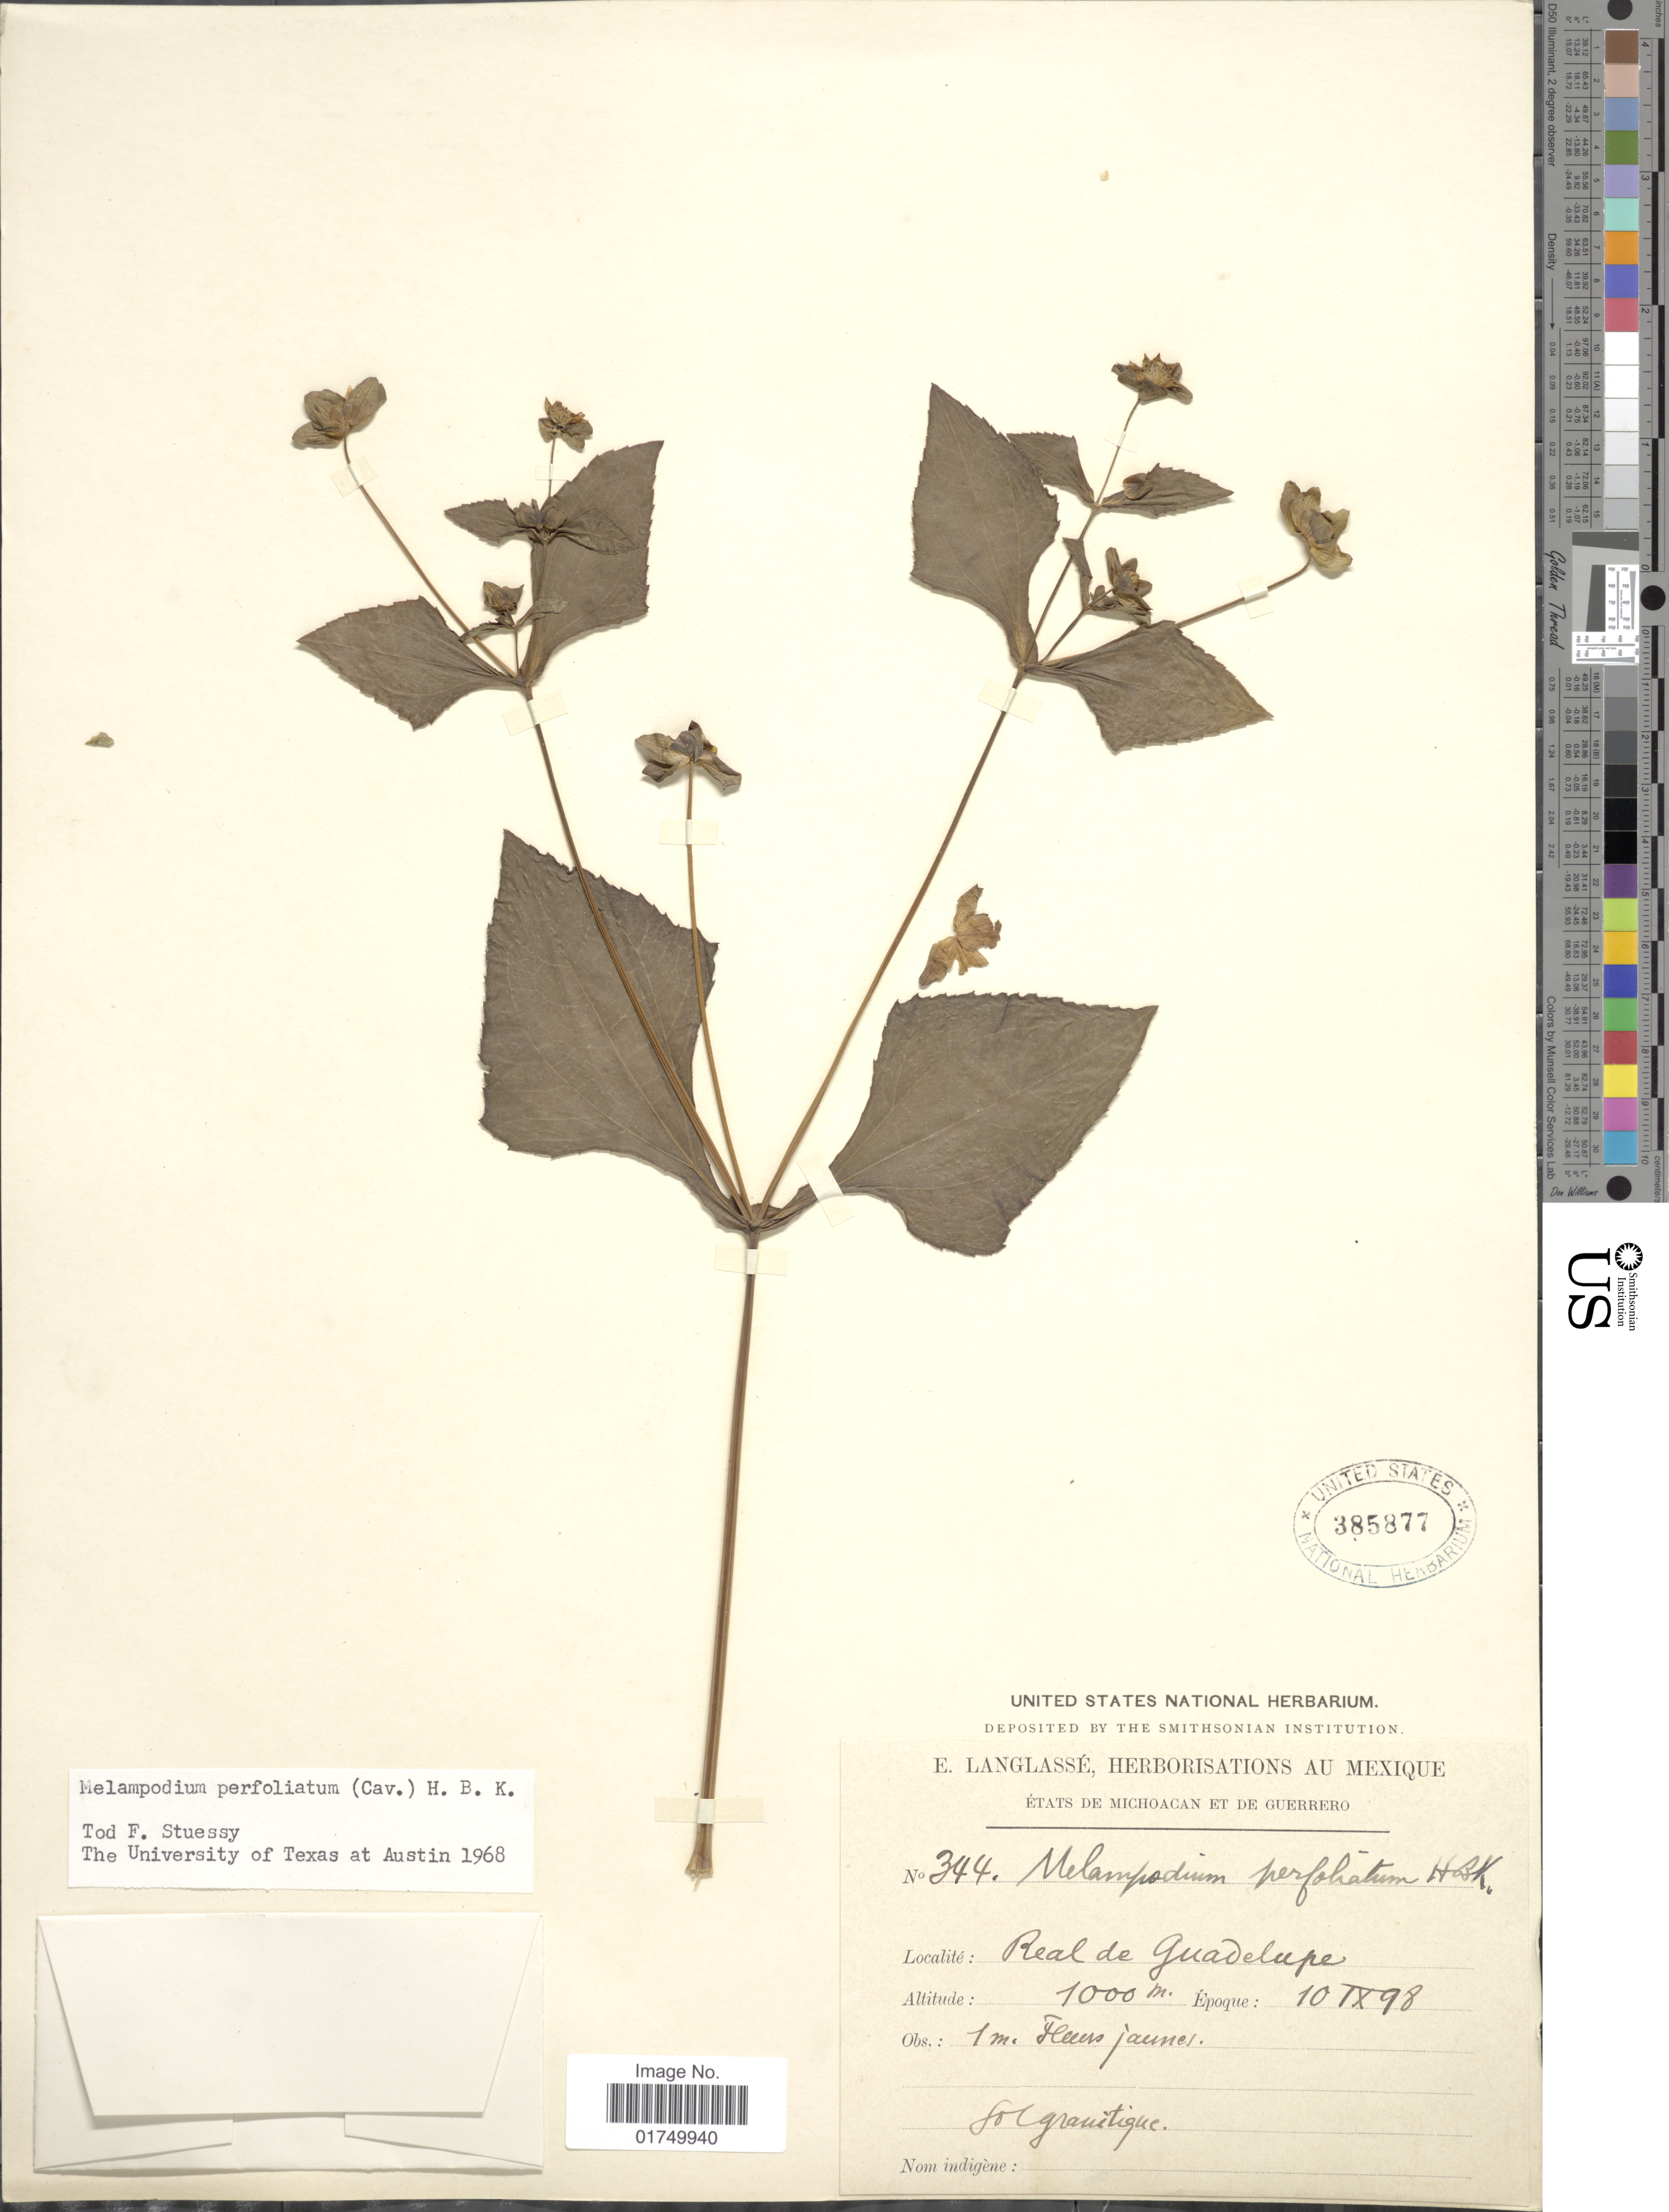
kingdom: Plantae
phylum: Tracheophyta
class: Magnoliopsida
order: Asterales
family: Asteraceae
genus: Melampodium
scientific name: Melampodium perfoliatum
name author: (Cav.) Kunth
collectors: E. Langlassé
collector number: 344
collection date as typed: Transcribed d/m/y: 10/9/98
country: Mexico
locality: États de Michoacan et de Guerrero. Real de Guadelupe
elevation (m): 1000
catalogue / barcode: US 385877